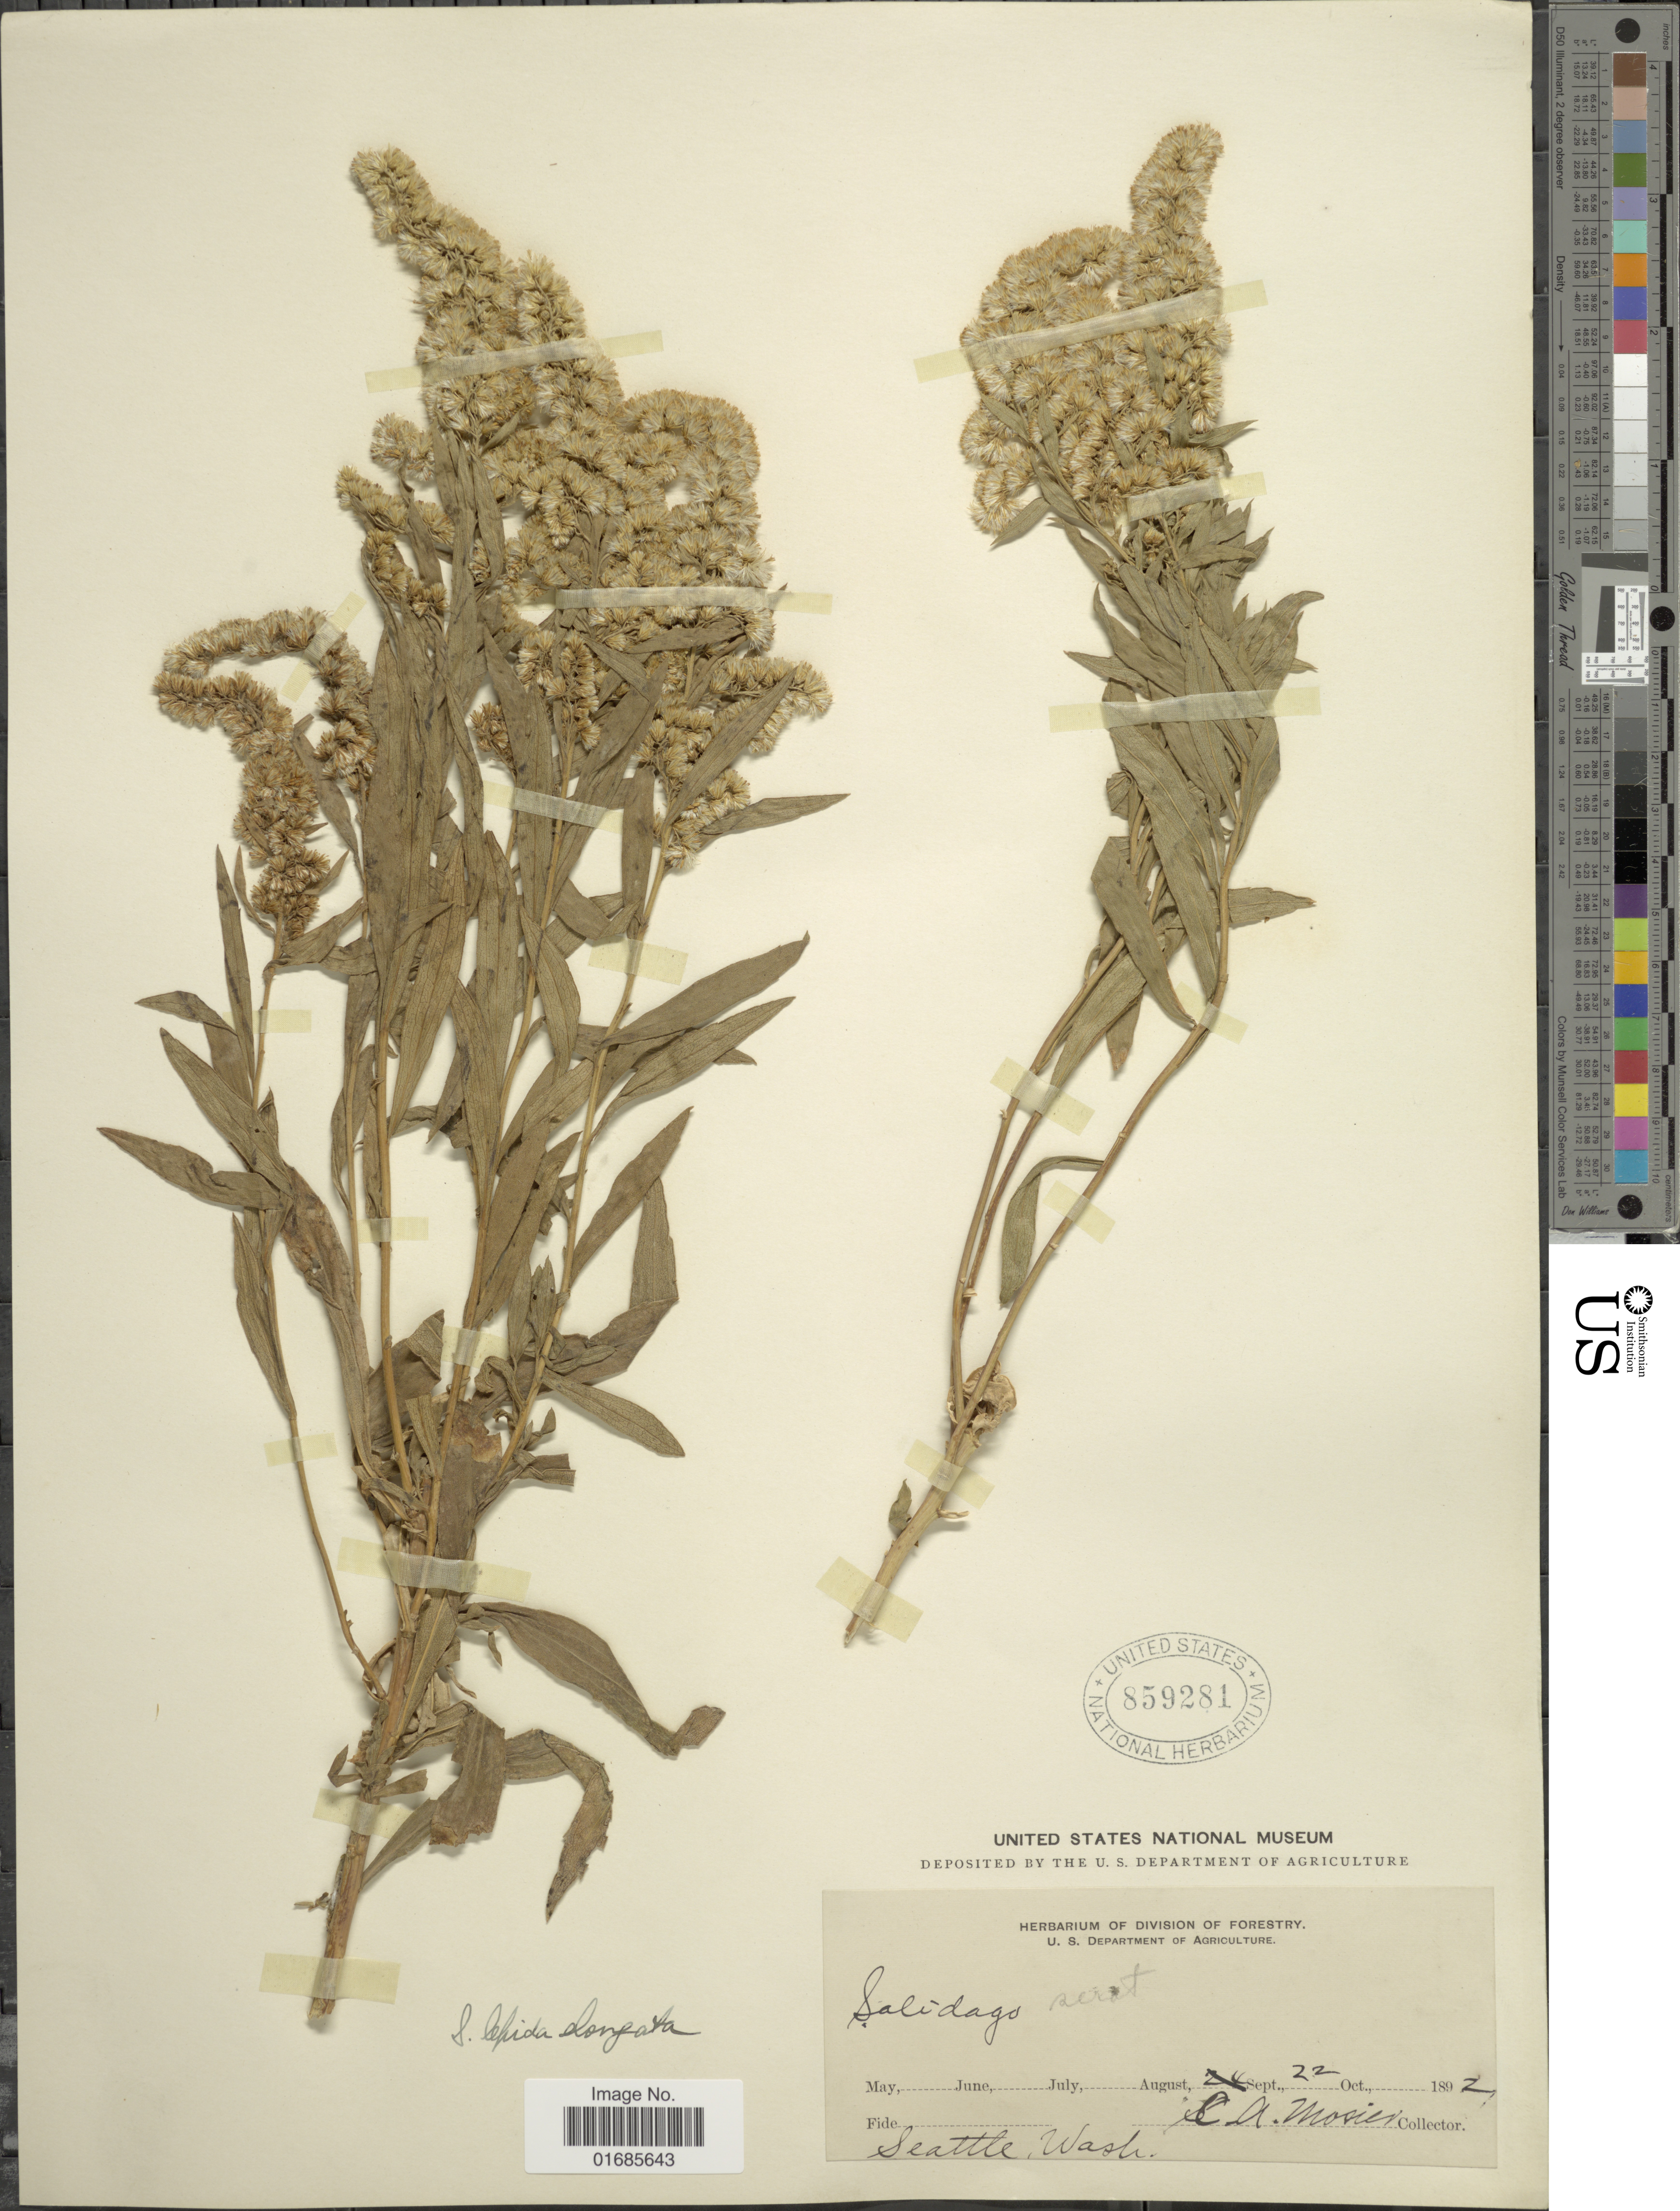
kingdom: Plantae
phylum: Tracheophyta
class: Magnoliopsida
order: Asterales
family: Asteraceae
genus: Solidago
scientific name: Solidago canadensis var. salebrosa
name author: (Piper) M.E. Jones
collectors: C. A. Mosier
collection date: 1892-09-22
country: United States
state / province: Washington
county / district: King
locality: Seattle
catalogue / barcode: US 859281